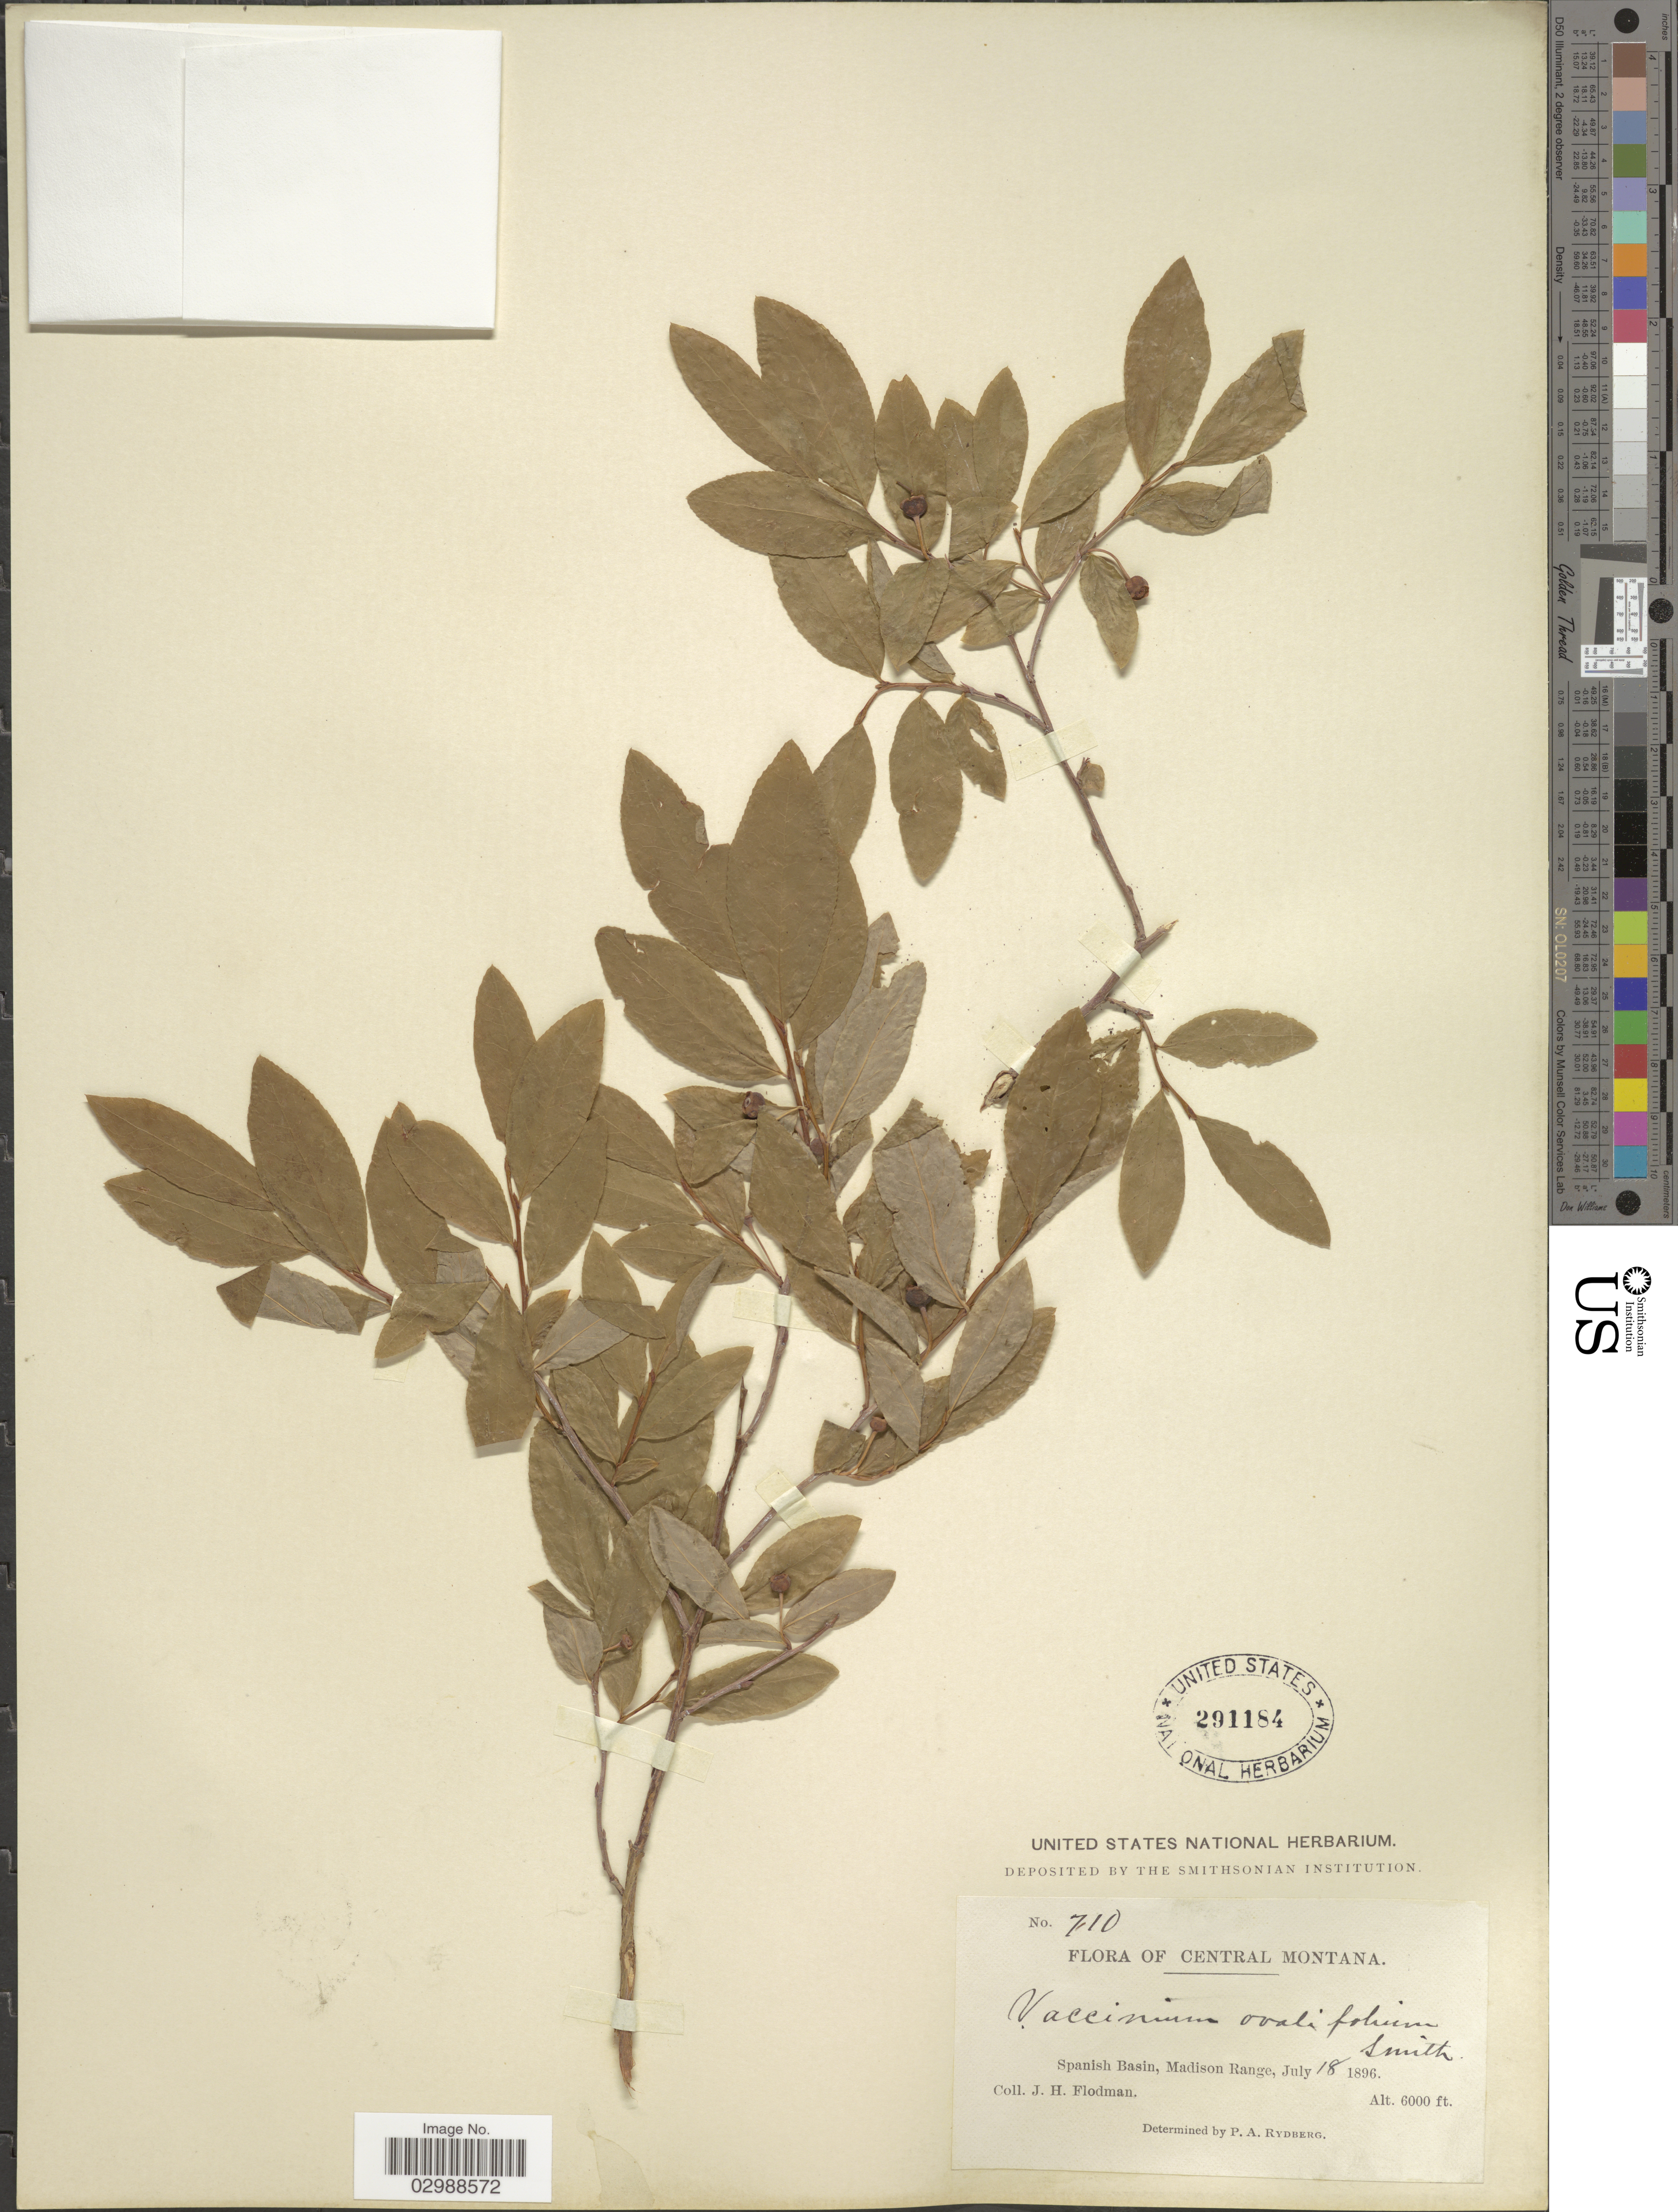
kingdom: Plantae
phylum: Tracheophyta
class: Magnoliopsida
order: Ericales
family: Ericaceae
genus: Vaccinium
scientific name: Vaccinium membranaceum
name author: Douglas ex Torr.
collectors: J. Flodman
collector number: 710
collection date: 1896-07-18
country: United States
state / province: Montana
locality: Spanish basin, Madison Range, Central Montana.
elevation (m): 1829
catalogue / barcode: US 291184